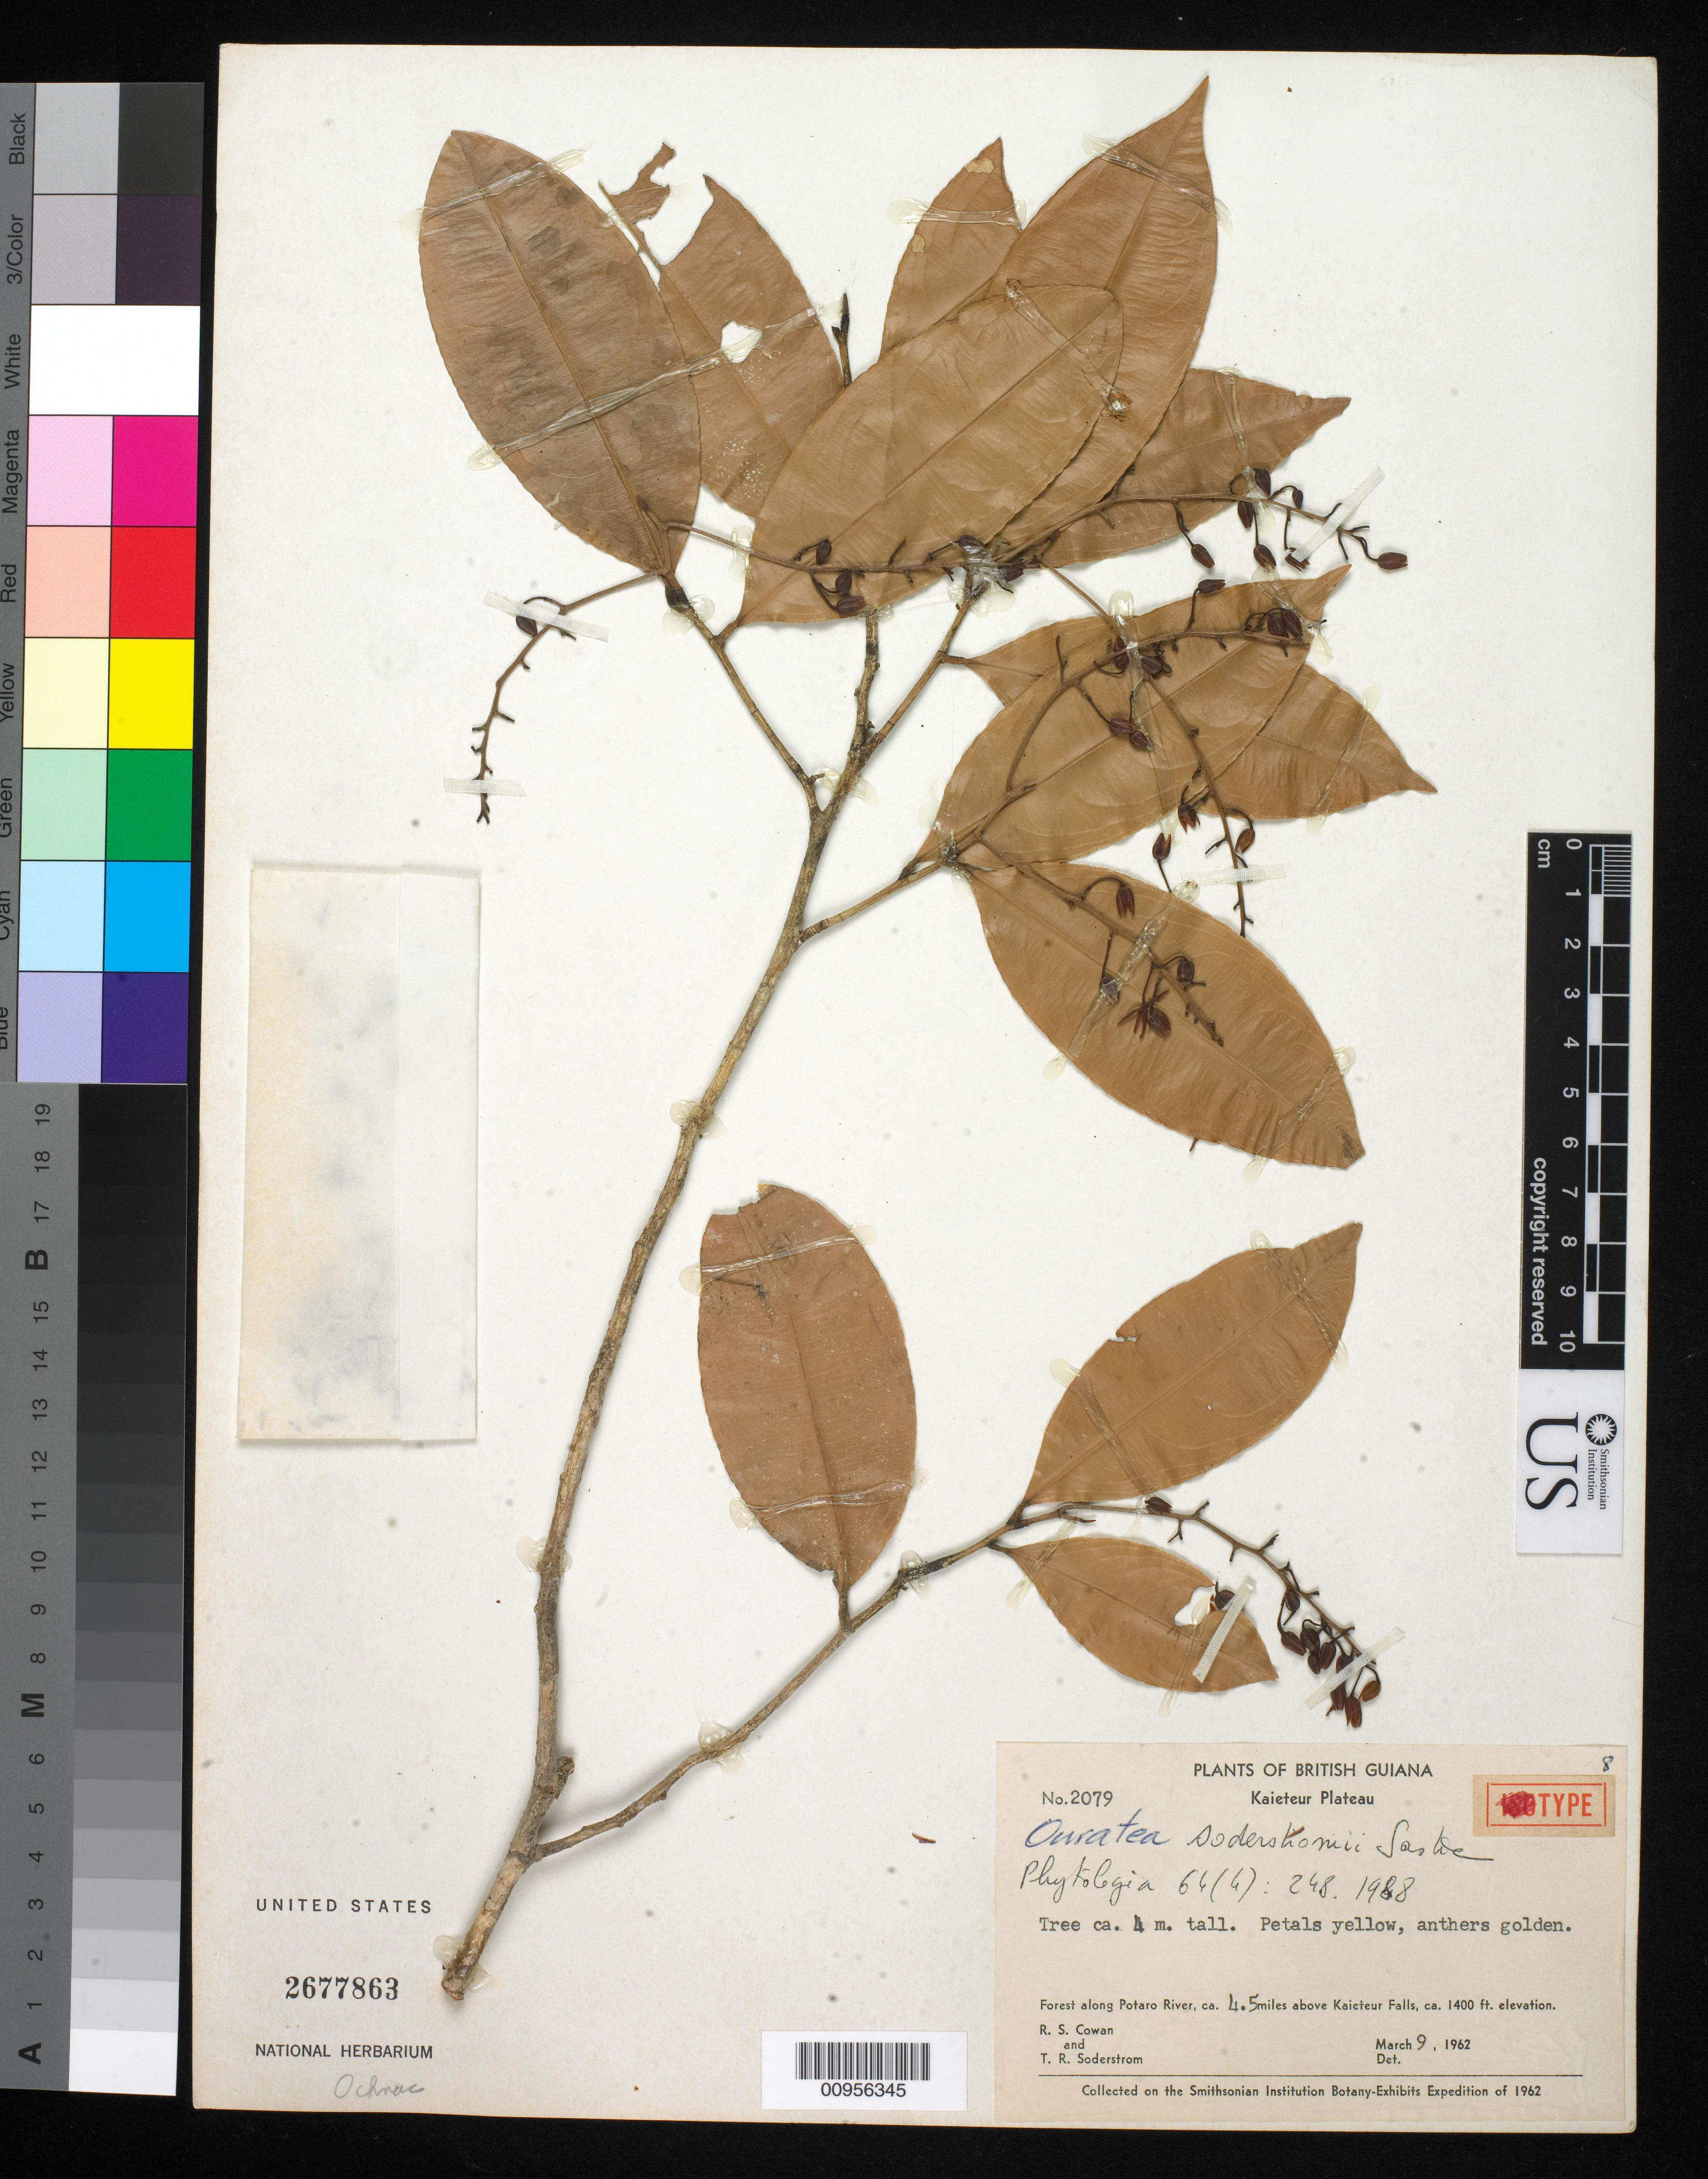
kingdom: Plantae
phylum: Tracheophyta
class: Magnoliopsida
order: Malpighiales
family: Ochnaceae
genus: Ouratea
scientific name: Ouratea soderstromii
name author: Sastre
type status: Holotype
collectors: R. S. Cowan & T. R. Soderstrom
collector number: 2079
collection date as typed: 09 Mar 1962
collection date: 1962-03-09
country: Guyana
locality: British Guiana, Kaieteur Plateau, forest along Potaro River, ca. 4.5 miles above Kaieteur Falls.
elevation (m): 427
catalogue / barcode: US 2677863